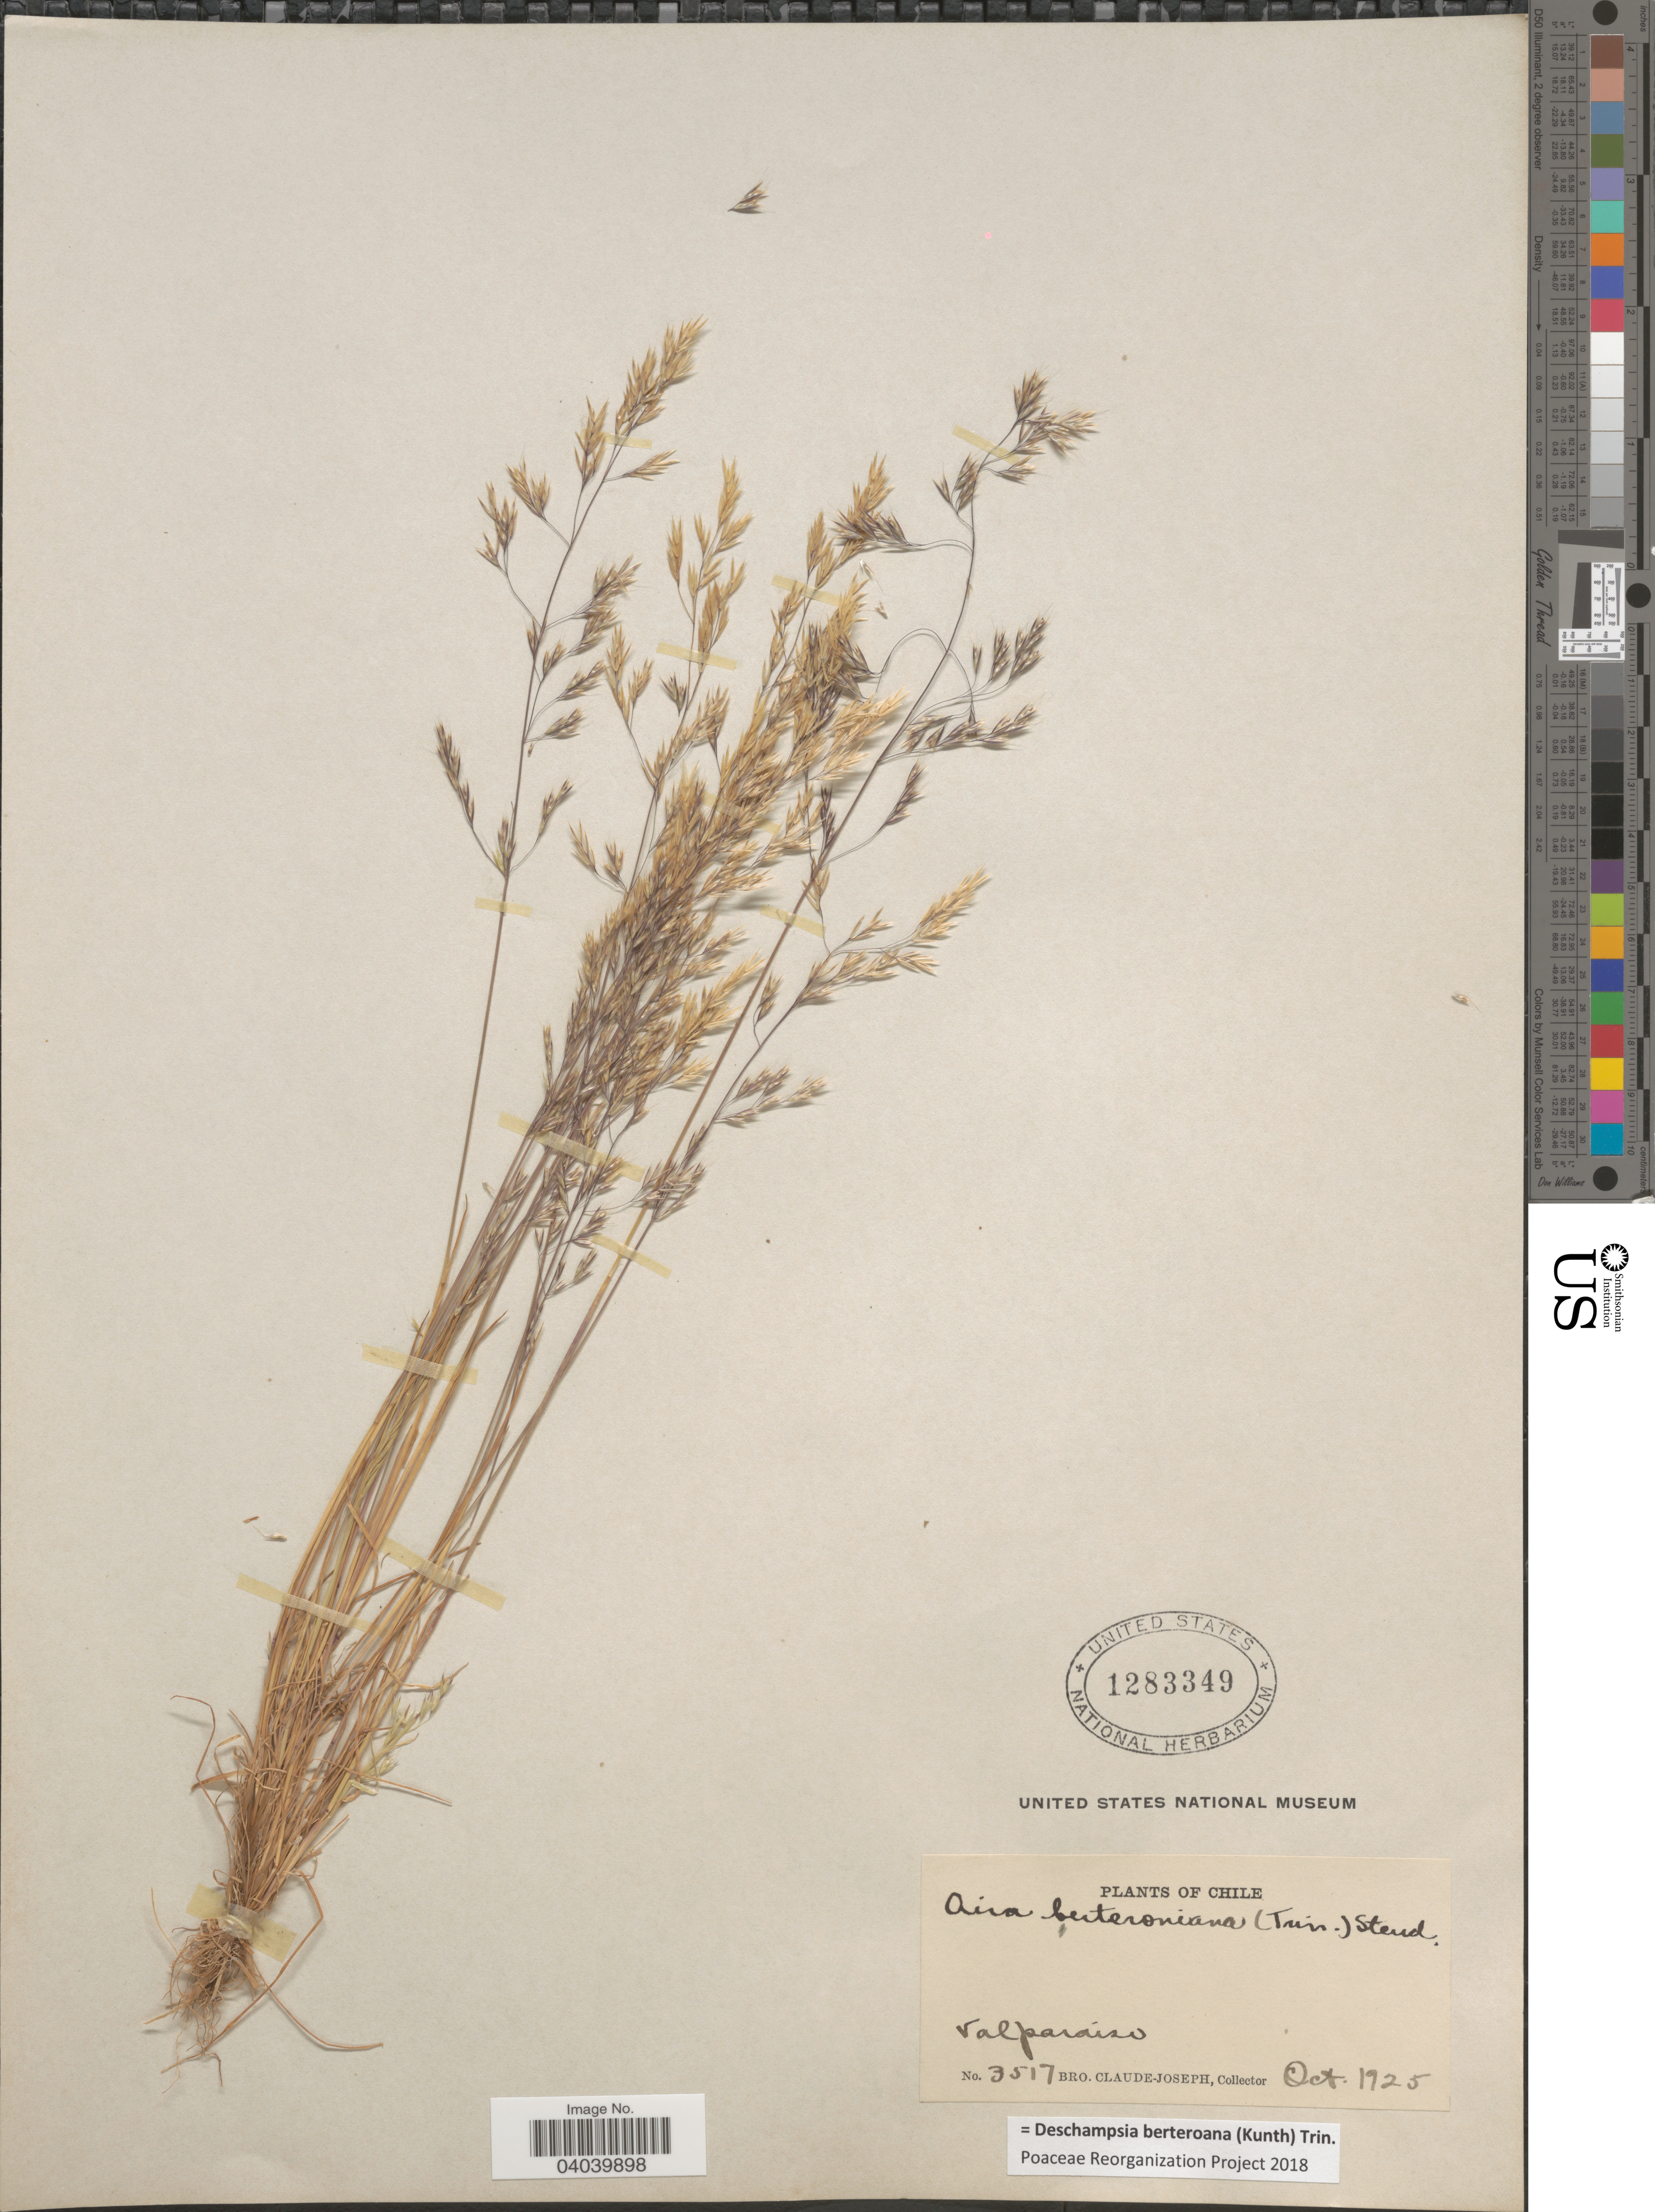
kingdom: Plantae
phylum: Tracheophyta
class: Liliopsida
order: Poales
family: Poaceae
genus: Deschampsia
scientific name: Deschampsia berteroana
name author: (Kunth) Trin.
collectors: Bro. Claude-Joseph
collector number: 3517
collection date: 1925-10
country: Chile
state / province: Valparaíso (V)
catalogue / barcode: US 1283349